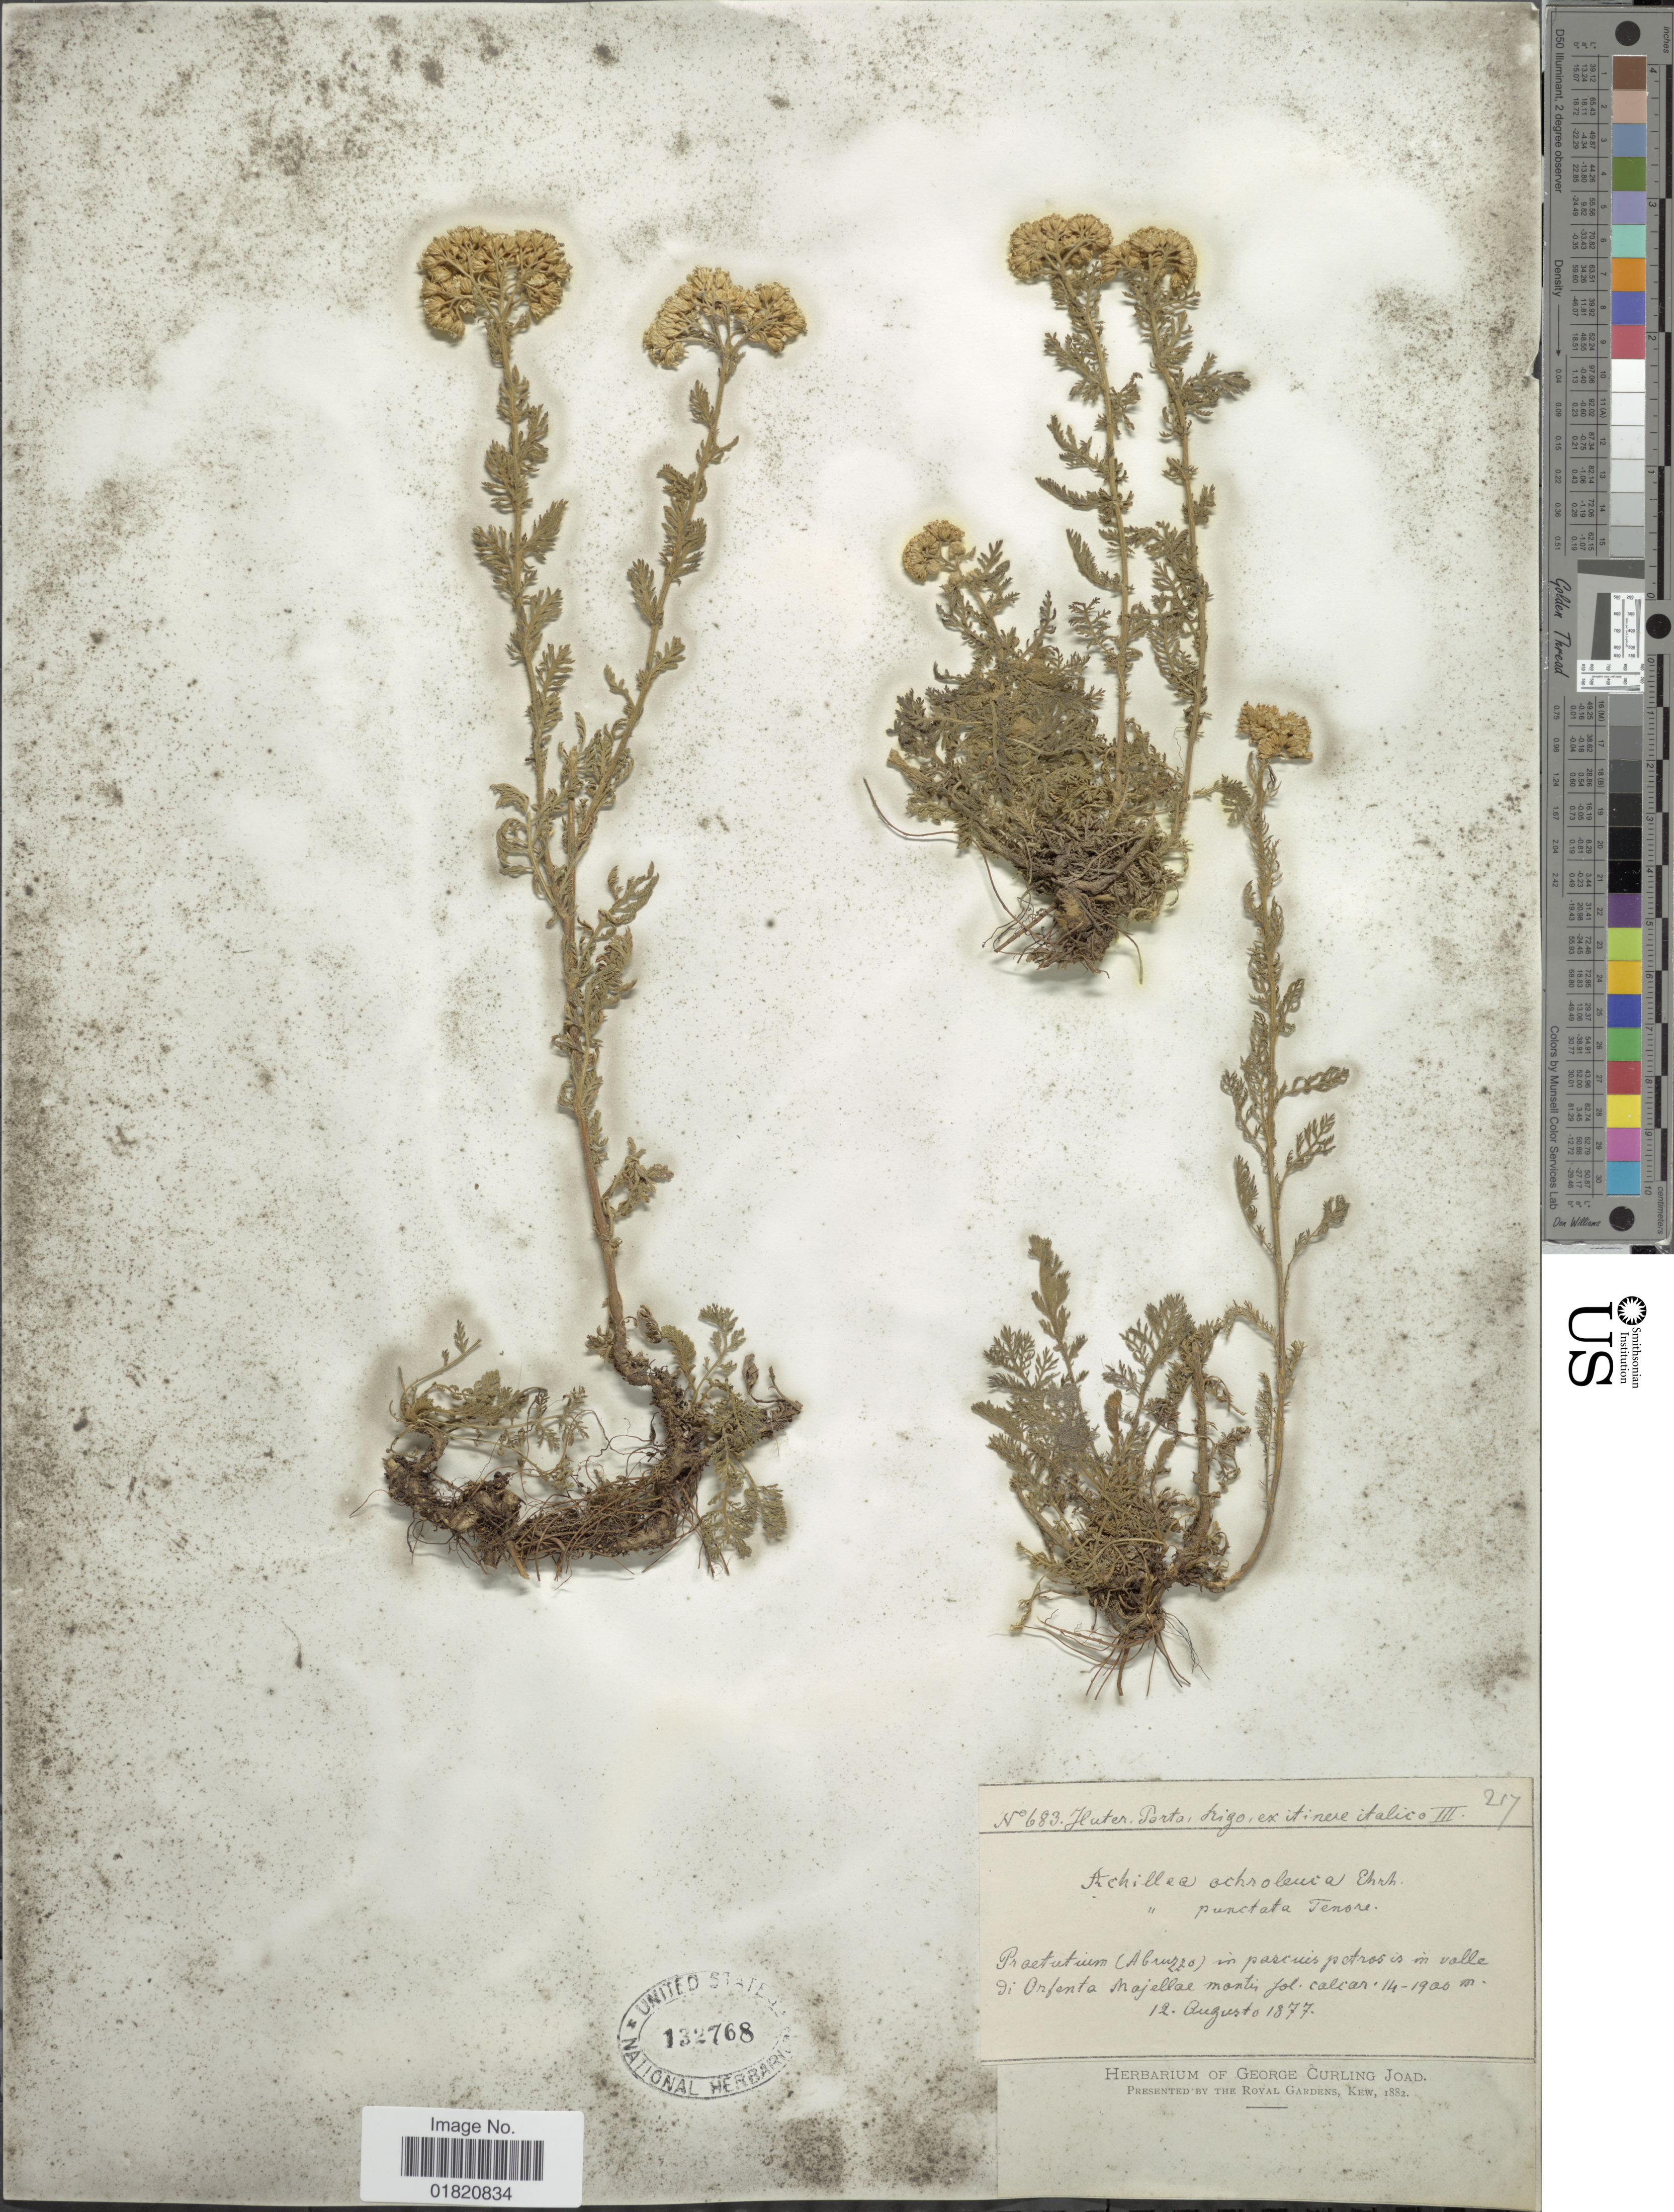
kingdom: Plantae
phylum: Tracheophyta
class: Magnoliopsida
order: Asterales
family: Asteraceae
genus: Achillea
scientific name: Achillea ochroleuca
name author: Ehrh.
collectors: -. Huter, -- Porta & -. Frigo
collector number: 217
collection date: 1877-08-12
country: Italy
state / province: Abruzzo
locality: Valle di Orfenta Majellae montis fol. calcar [interpreted]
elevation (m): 1400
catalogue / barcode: US 132768